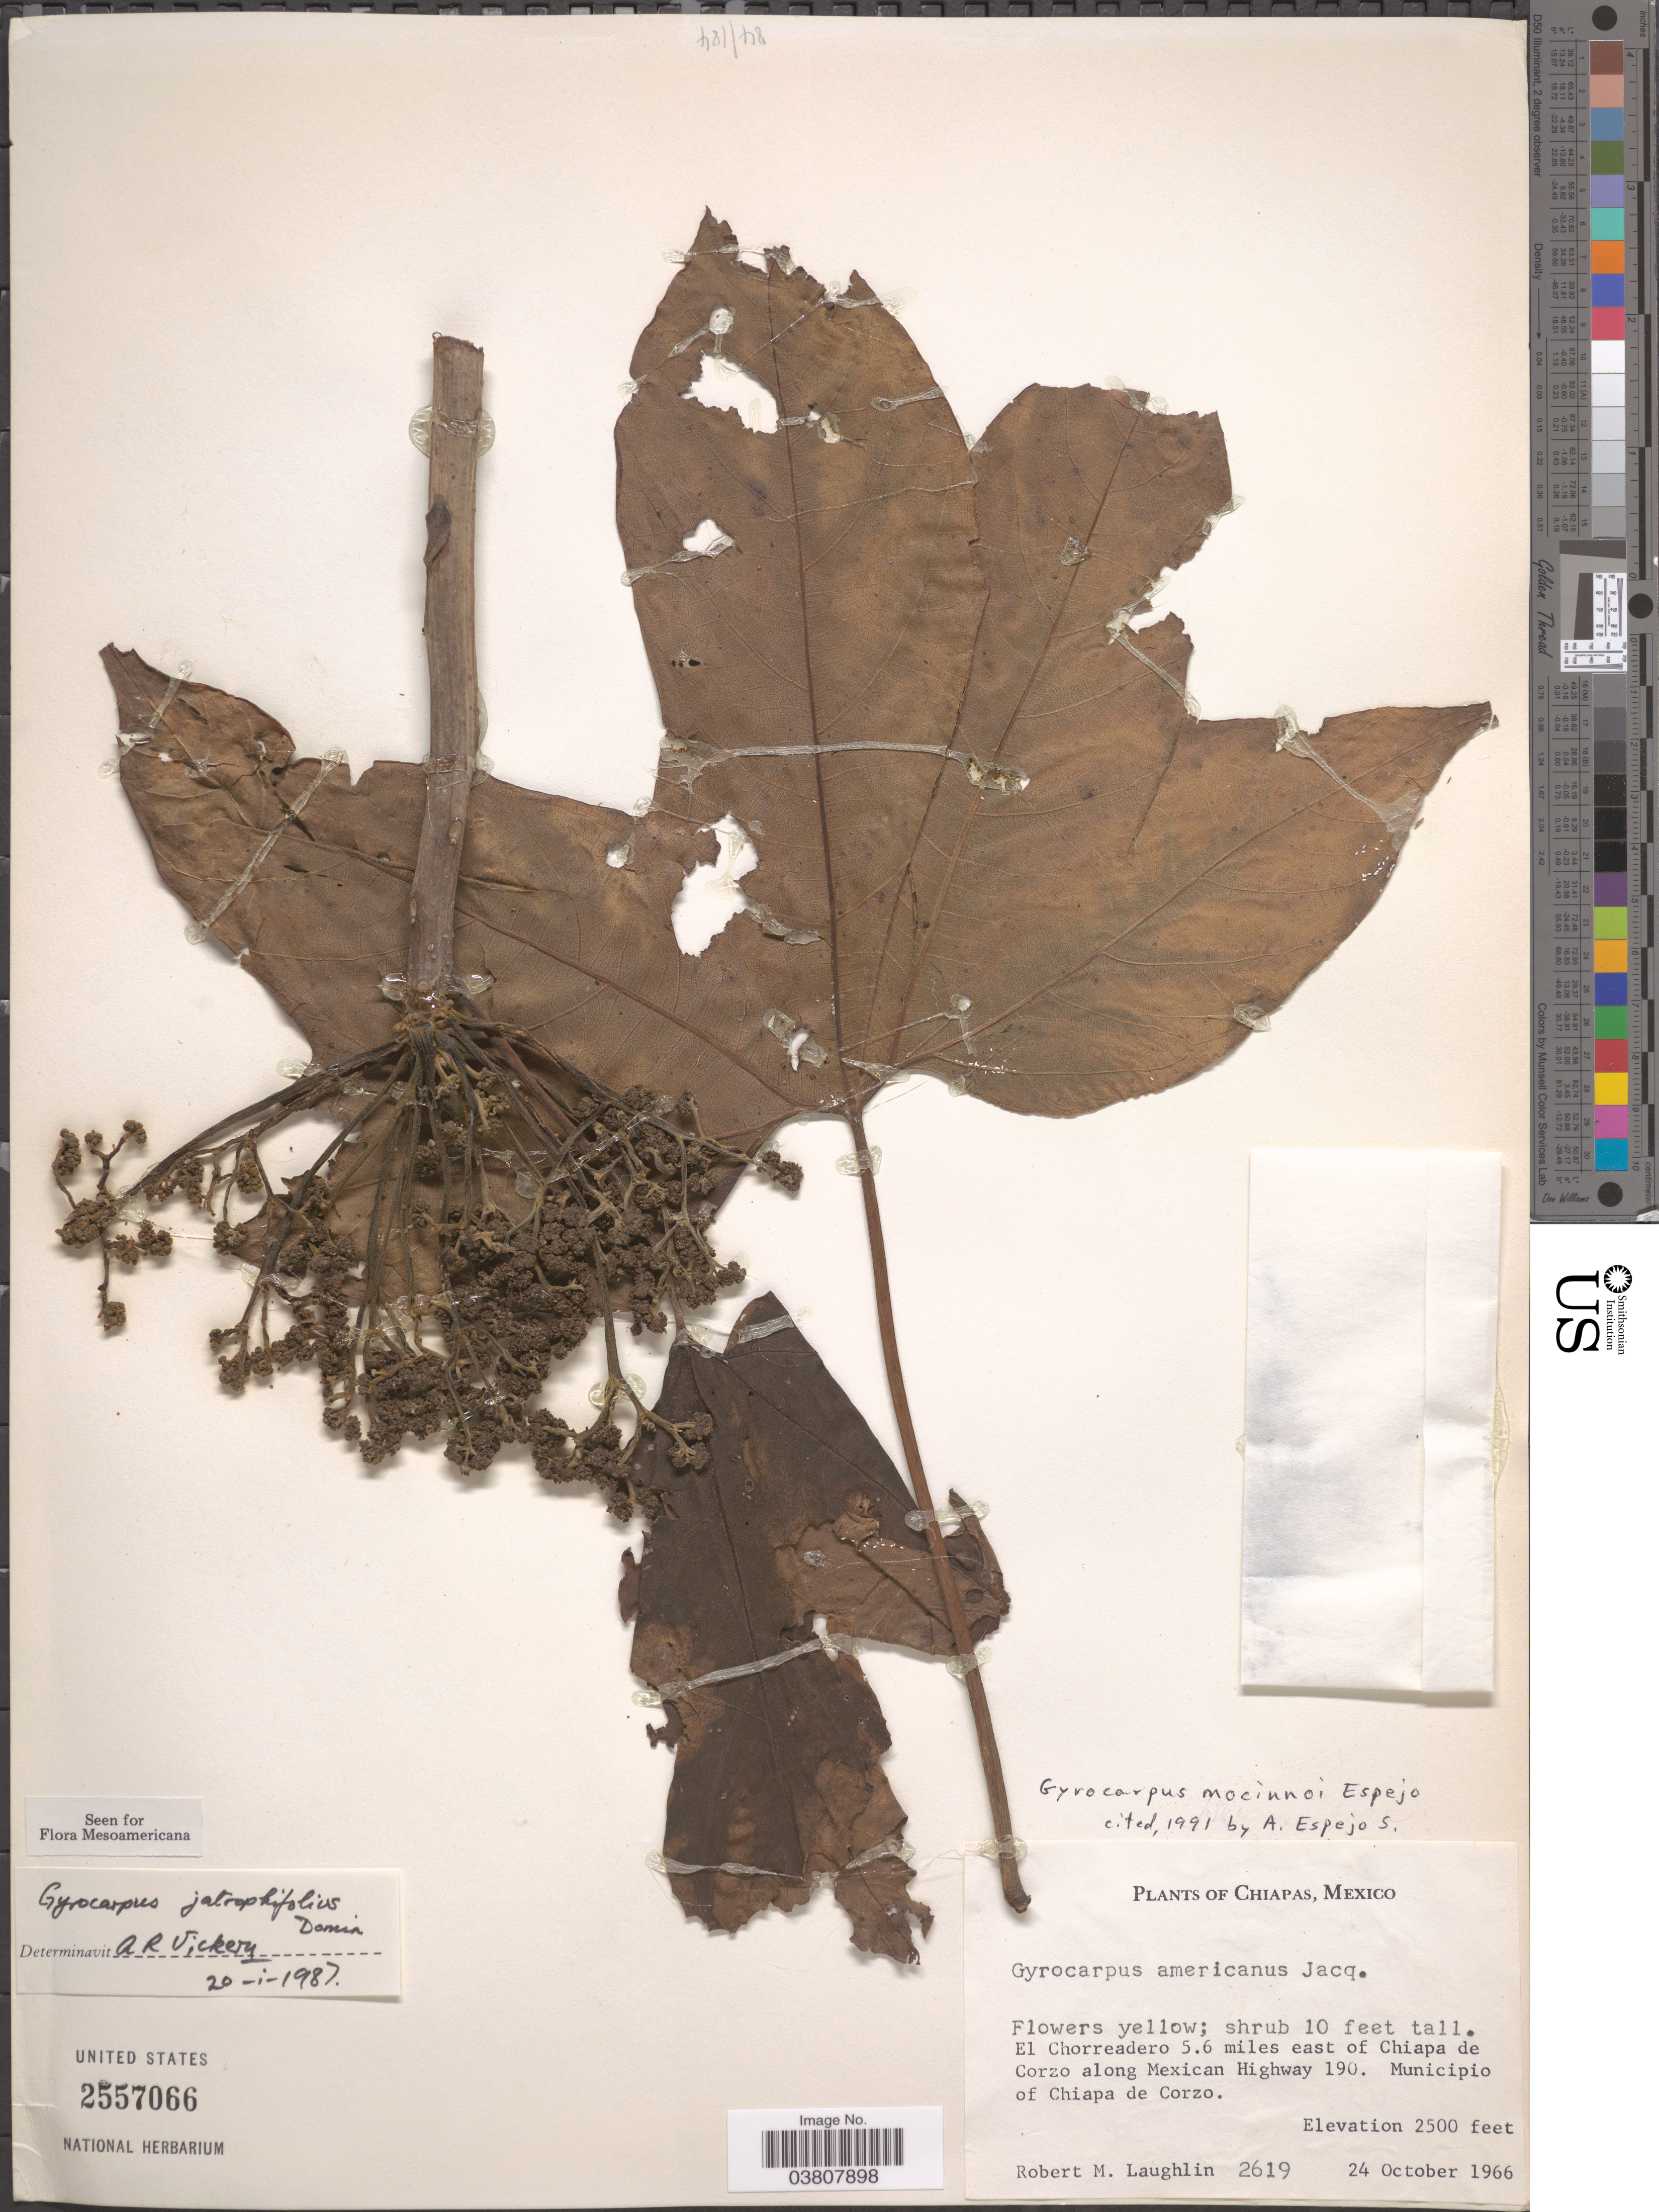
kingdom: Plantae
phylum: Tracheophyta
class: Magnoliopsida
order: Laurales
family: Hernandiaceae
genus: Gyrocarpus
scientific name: Gyrocarpus mocinoi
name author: Espejo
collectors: R. M. Laughlin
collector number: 2619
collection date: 1966-10-24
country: Mexico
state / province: Chiapas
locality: El Chorreadero 5.6 miles east of Chiapa de Corzo along Mexican Highway 190. Municipio of Chiapa de Corzo.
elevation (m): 762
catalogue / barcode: US 2557066